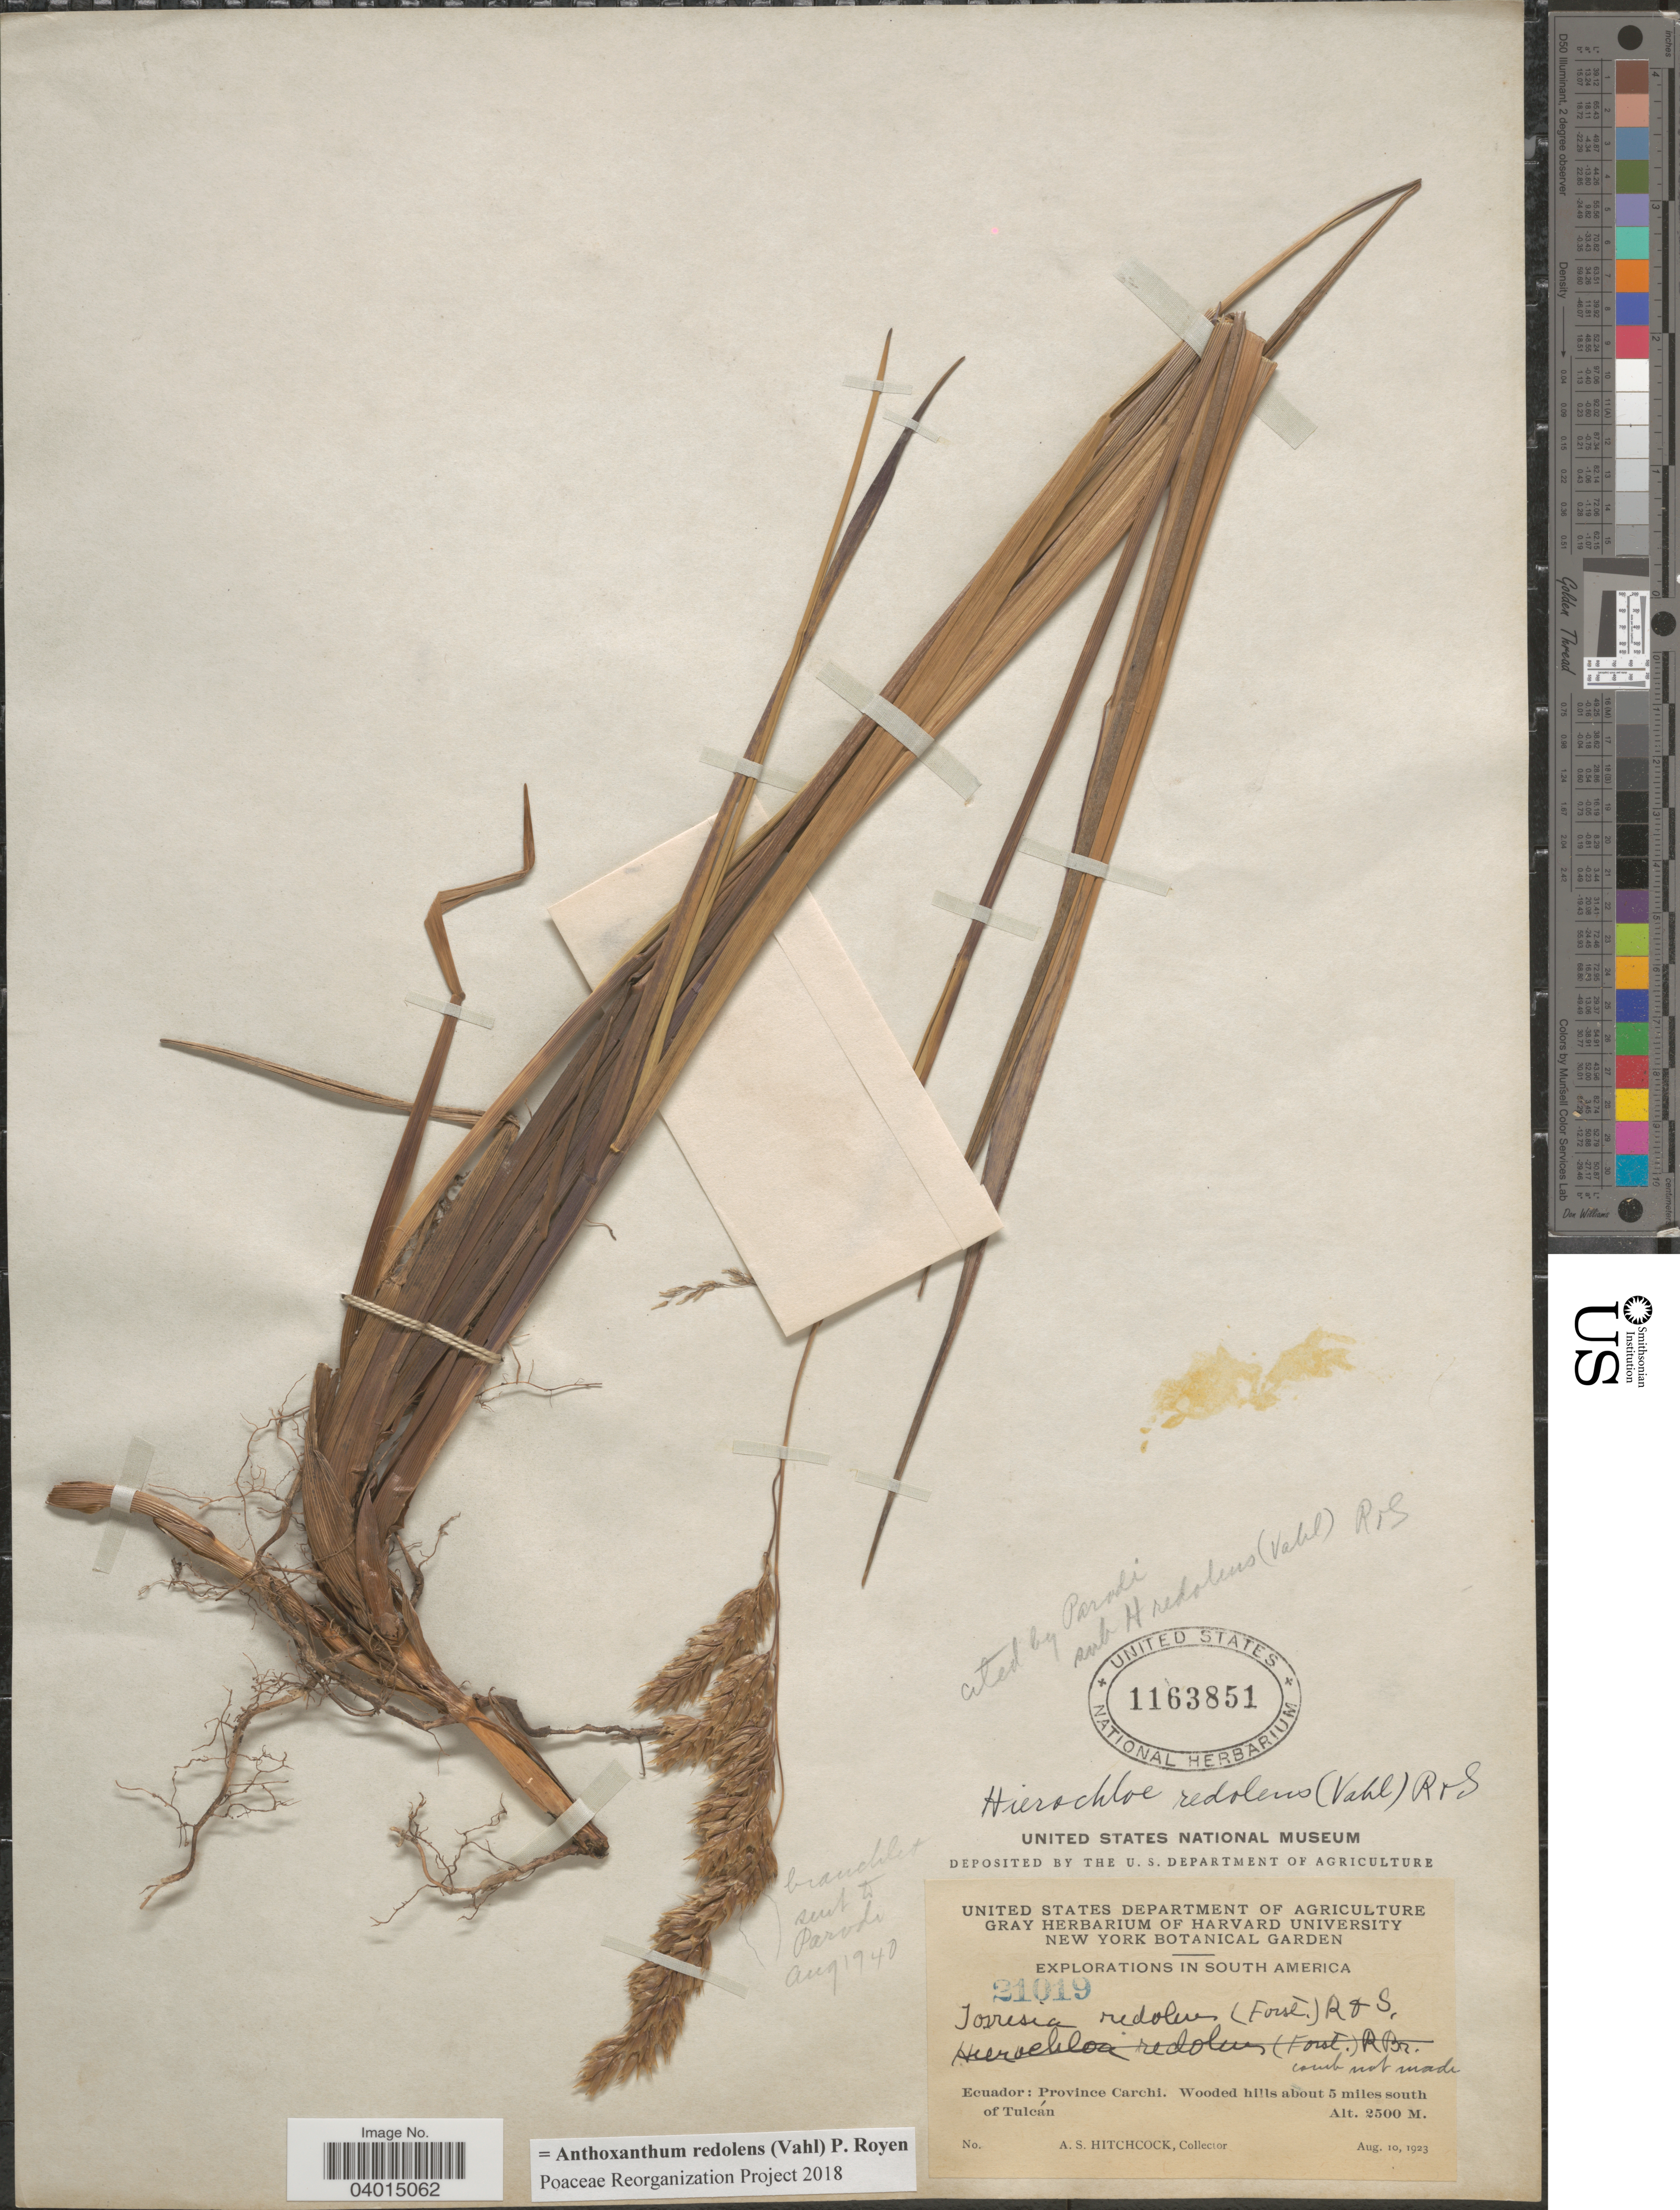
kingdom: Plantae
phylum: Tracheophyta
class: Liliopsida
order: Poales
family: Poaceae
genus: Anthoxanthum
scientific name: Anthoxanthum redolens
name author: (Vahl) P. Royen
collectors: A. S. Hitchcock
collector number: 21019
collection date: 1923-08-10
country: Ecuador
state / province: Carchi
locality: Wooded hills about 5 miles south of Tulcán.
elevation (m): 2500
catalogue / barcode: US 1163851